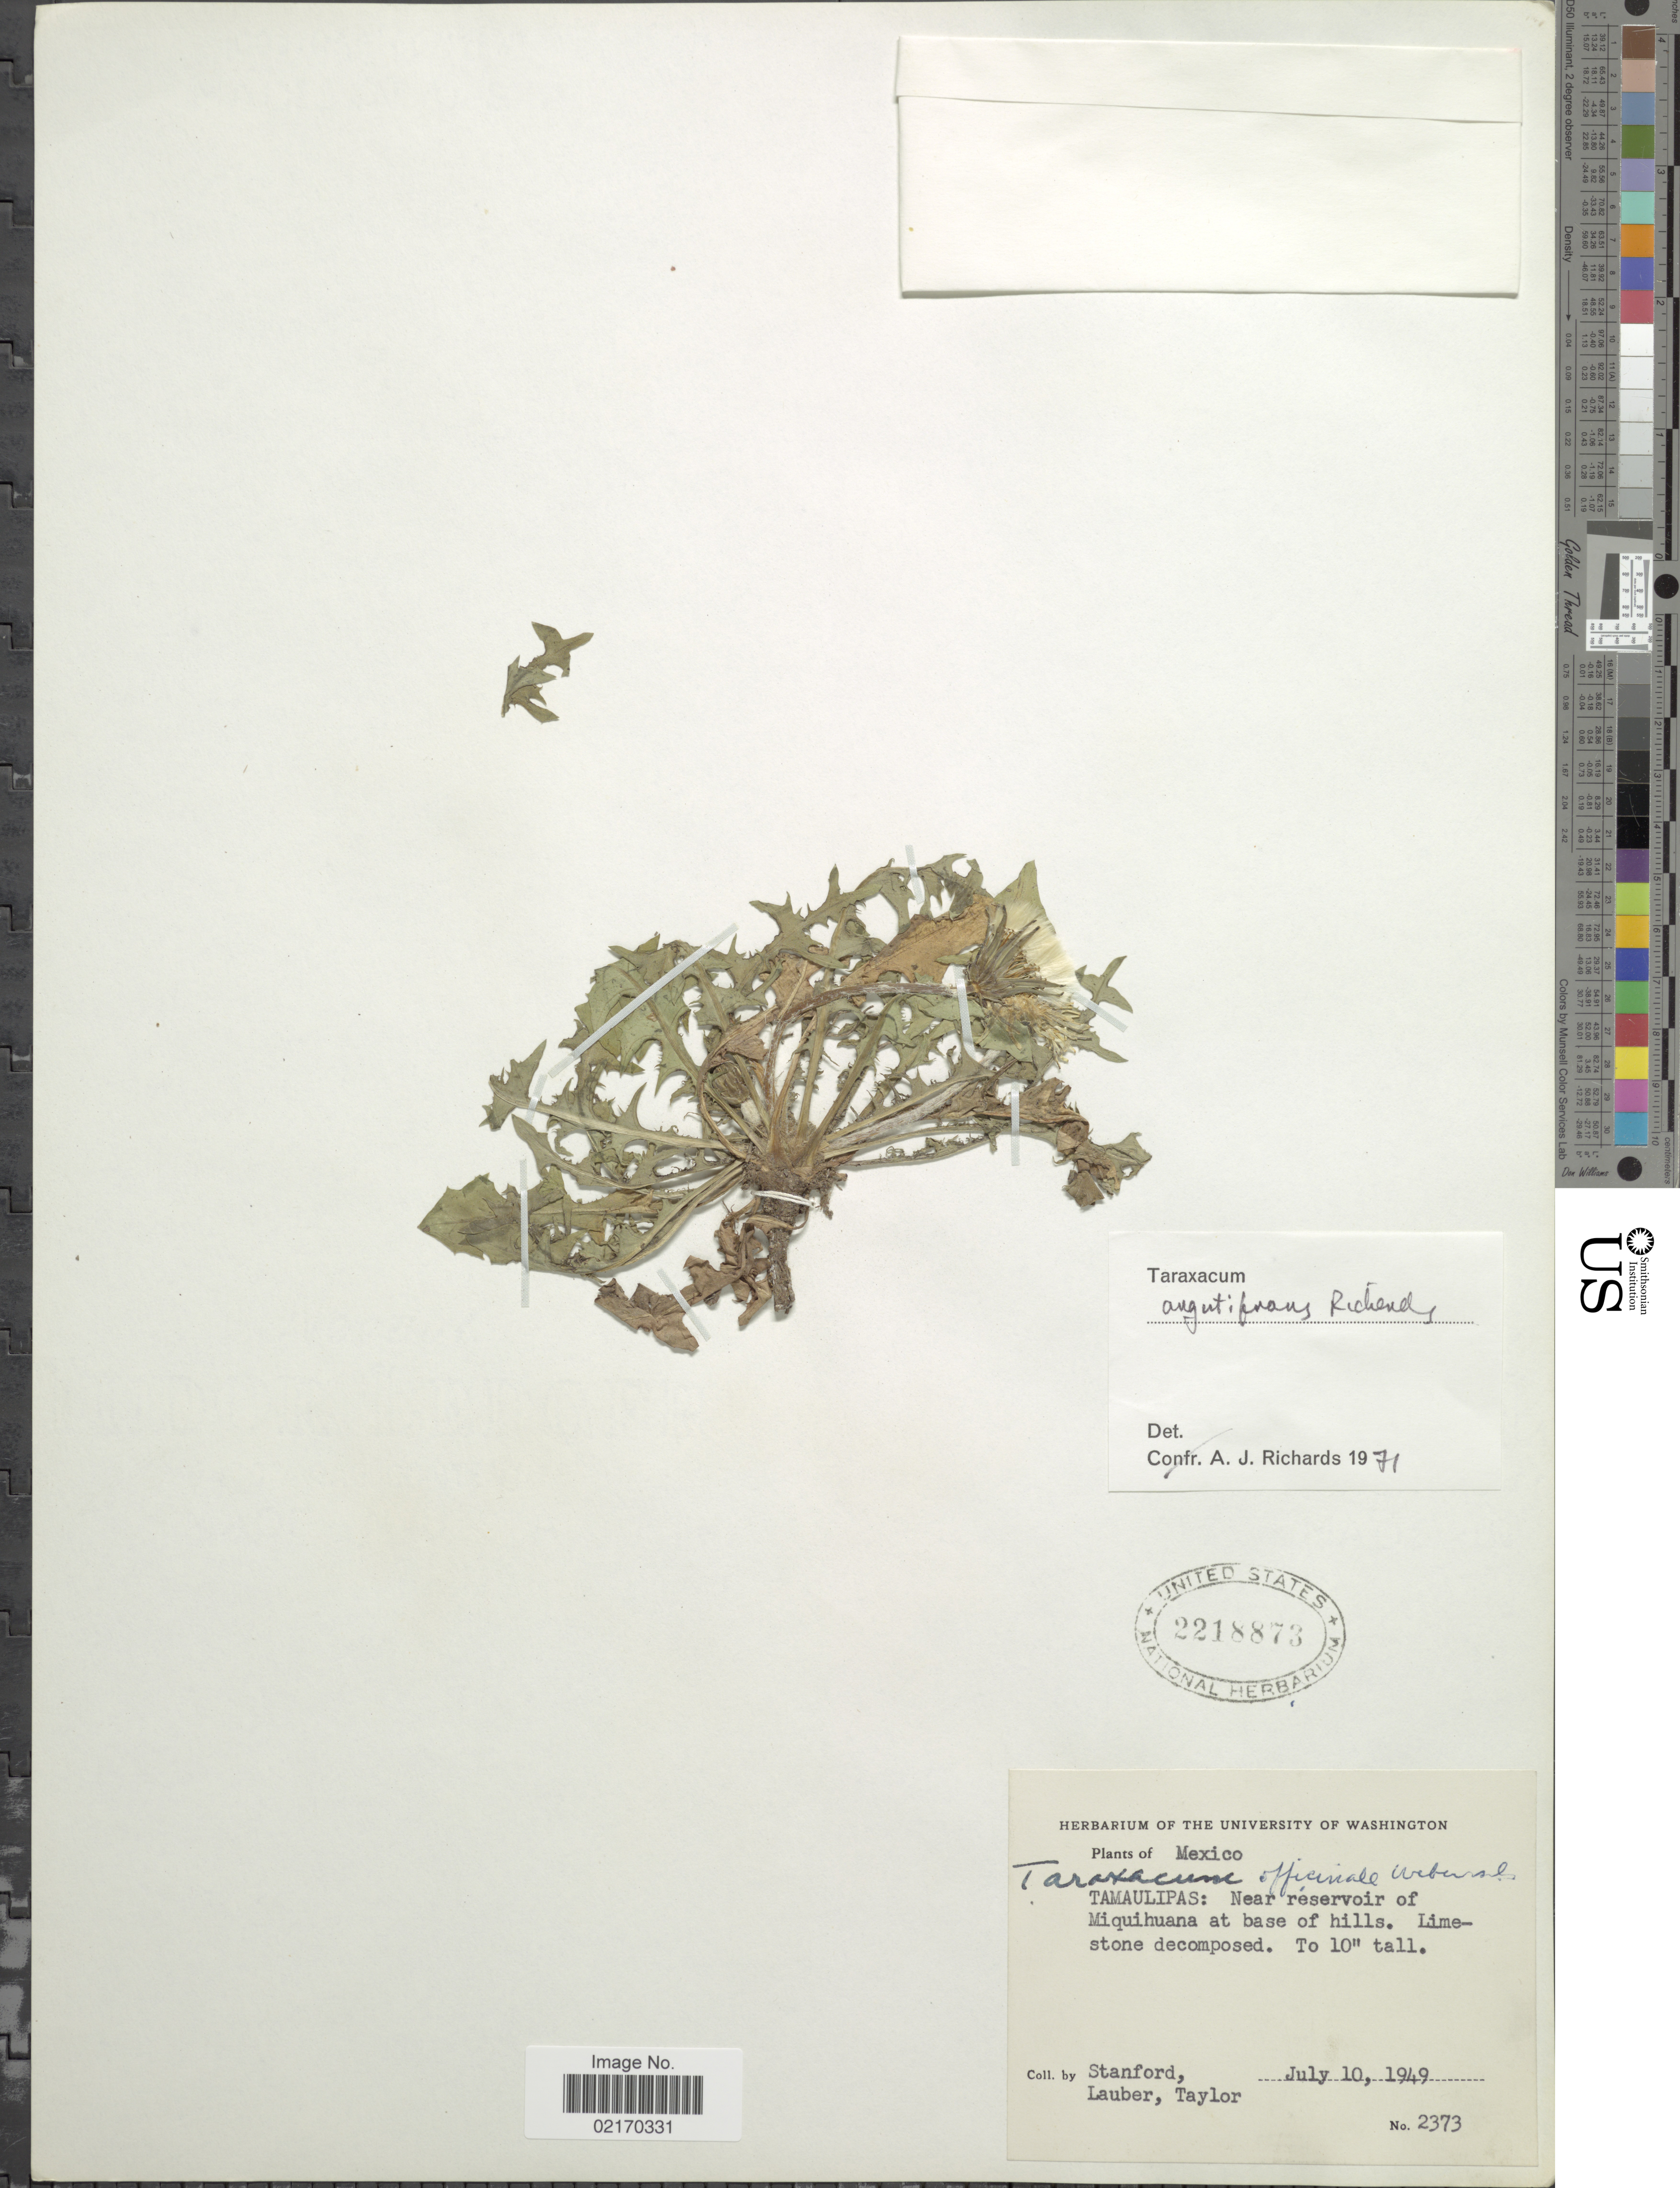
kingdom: Plantae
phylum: Tracheophyta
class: Magnoliopsida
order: Asterales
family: Asteraceae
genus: Taraxacum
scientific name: Taraxacum argutifrons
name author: A.J. Richards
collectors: -. Stanford, Lauber, -- & -- Taylor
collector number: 2373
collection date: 1949-07-10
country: Mexico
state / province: Tamaulipas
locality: Near reservoir of Miquihuana at base of hills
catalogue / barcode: US 2218873